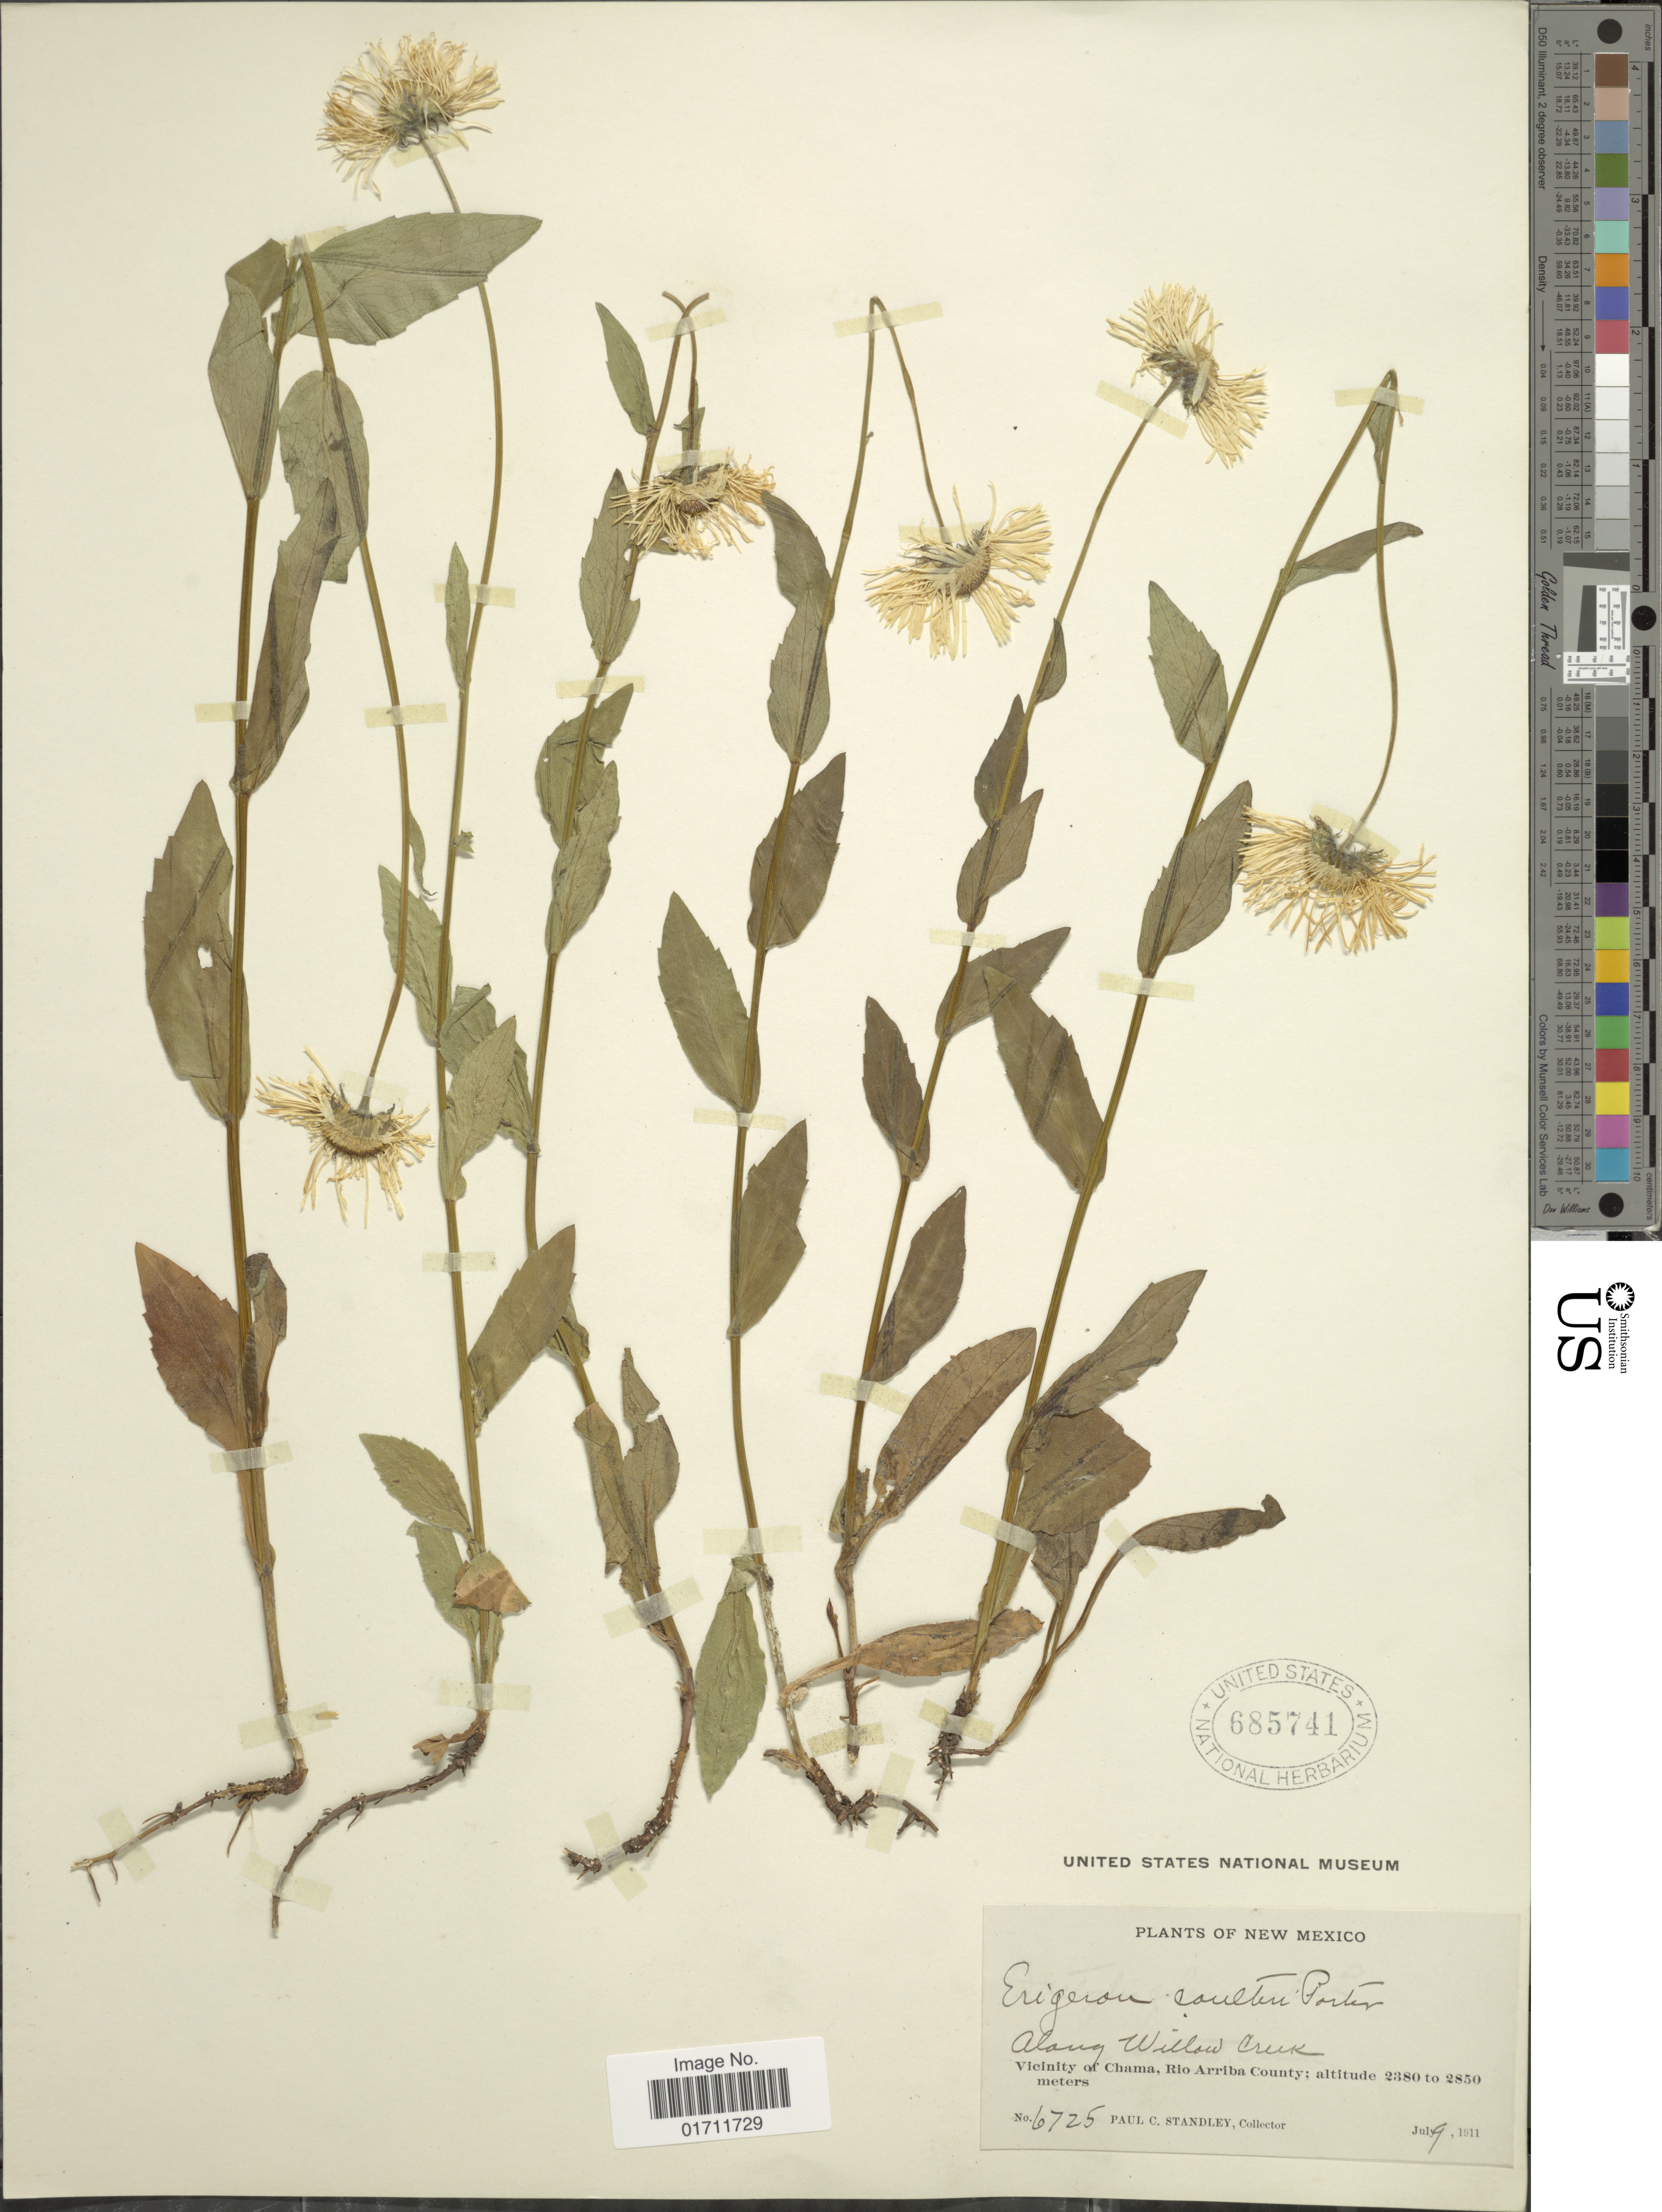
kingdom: Plantae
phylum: Tracheophyta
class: Magnoliopsida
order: Asterales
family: Asteraceae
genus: Erigeron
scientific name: Erigeron coulteri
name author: Porter in Porter & J.M. Coult.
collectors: P. C. Standley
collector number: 6725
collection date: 1911-07-09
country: United States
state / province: New Mexico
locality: Along Willow Creek, Vicinity of Chama, Rio Arriba County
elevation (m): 2380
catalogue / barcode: US 685741